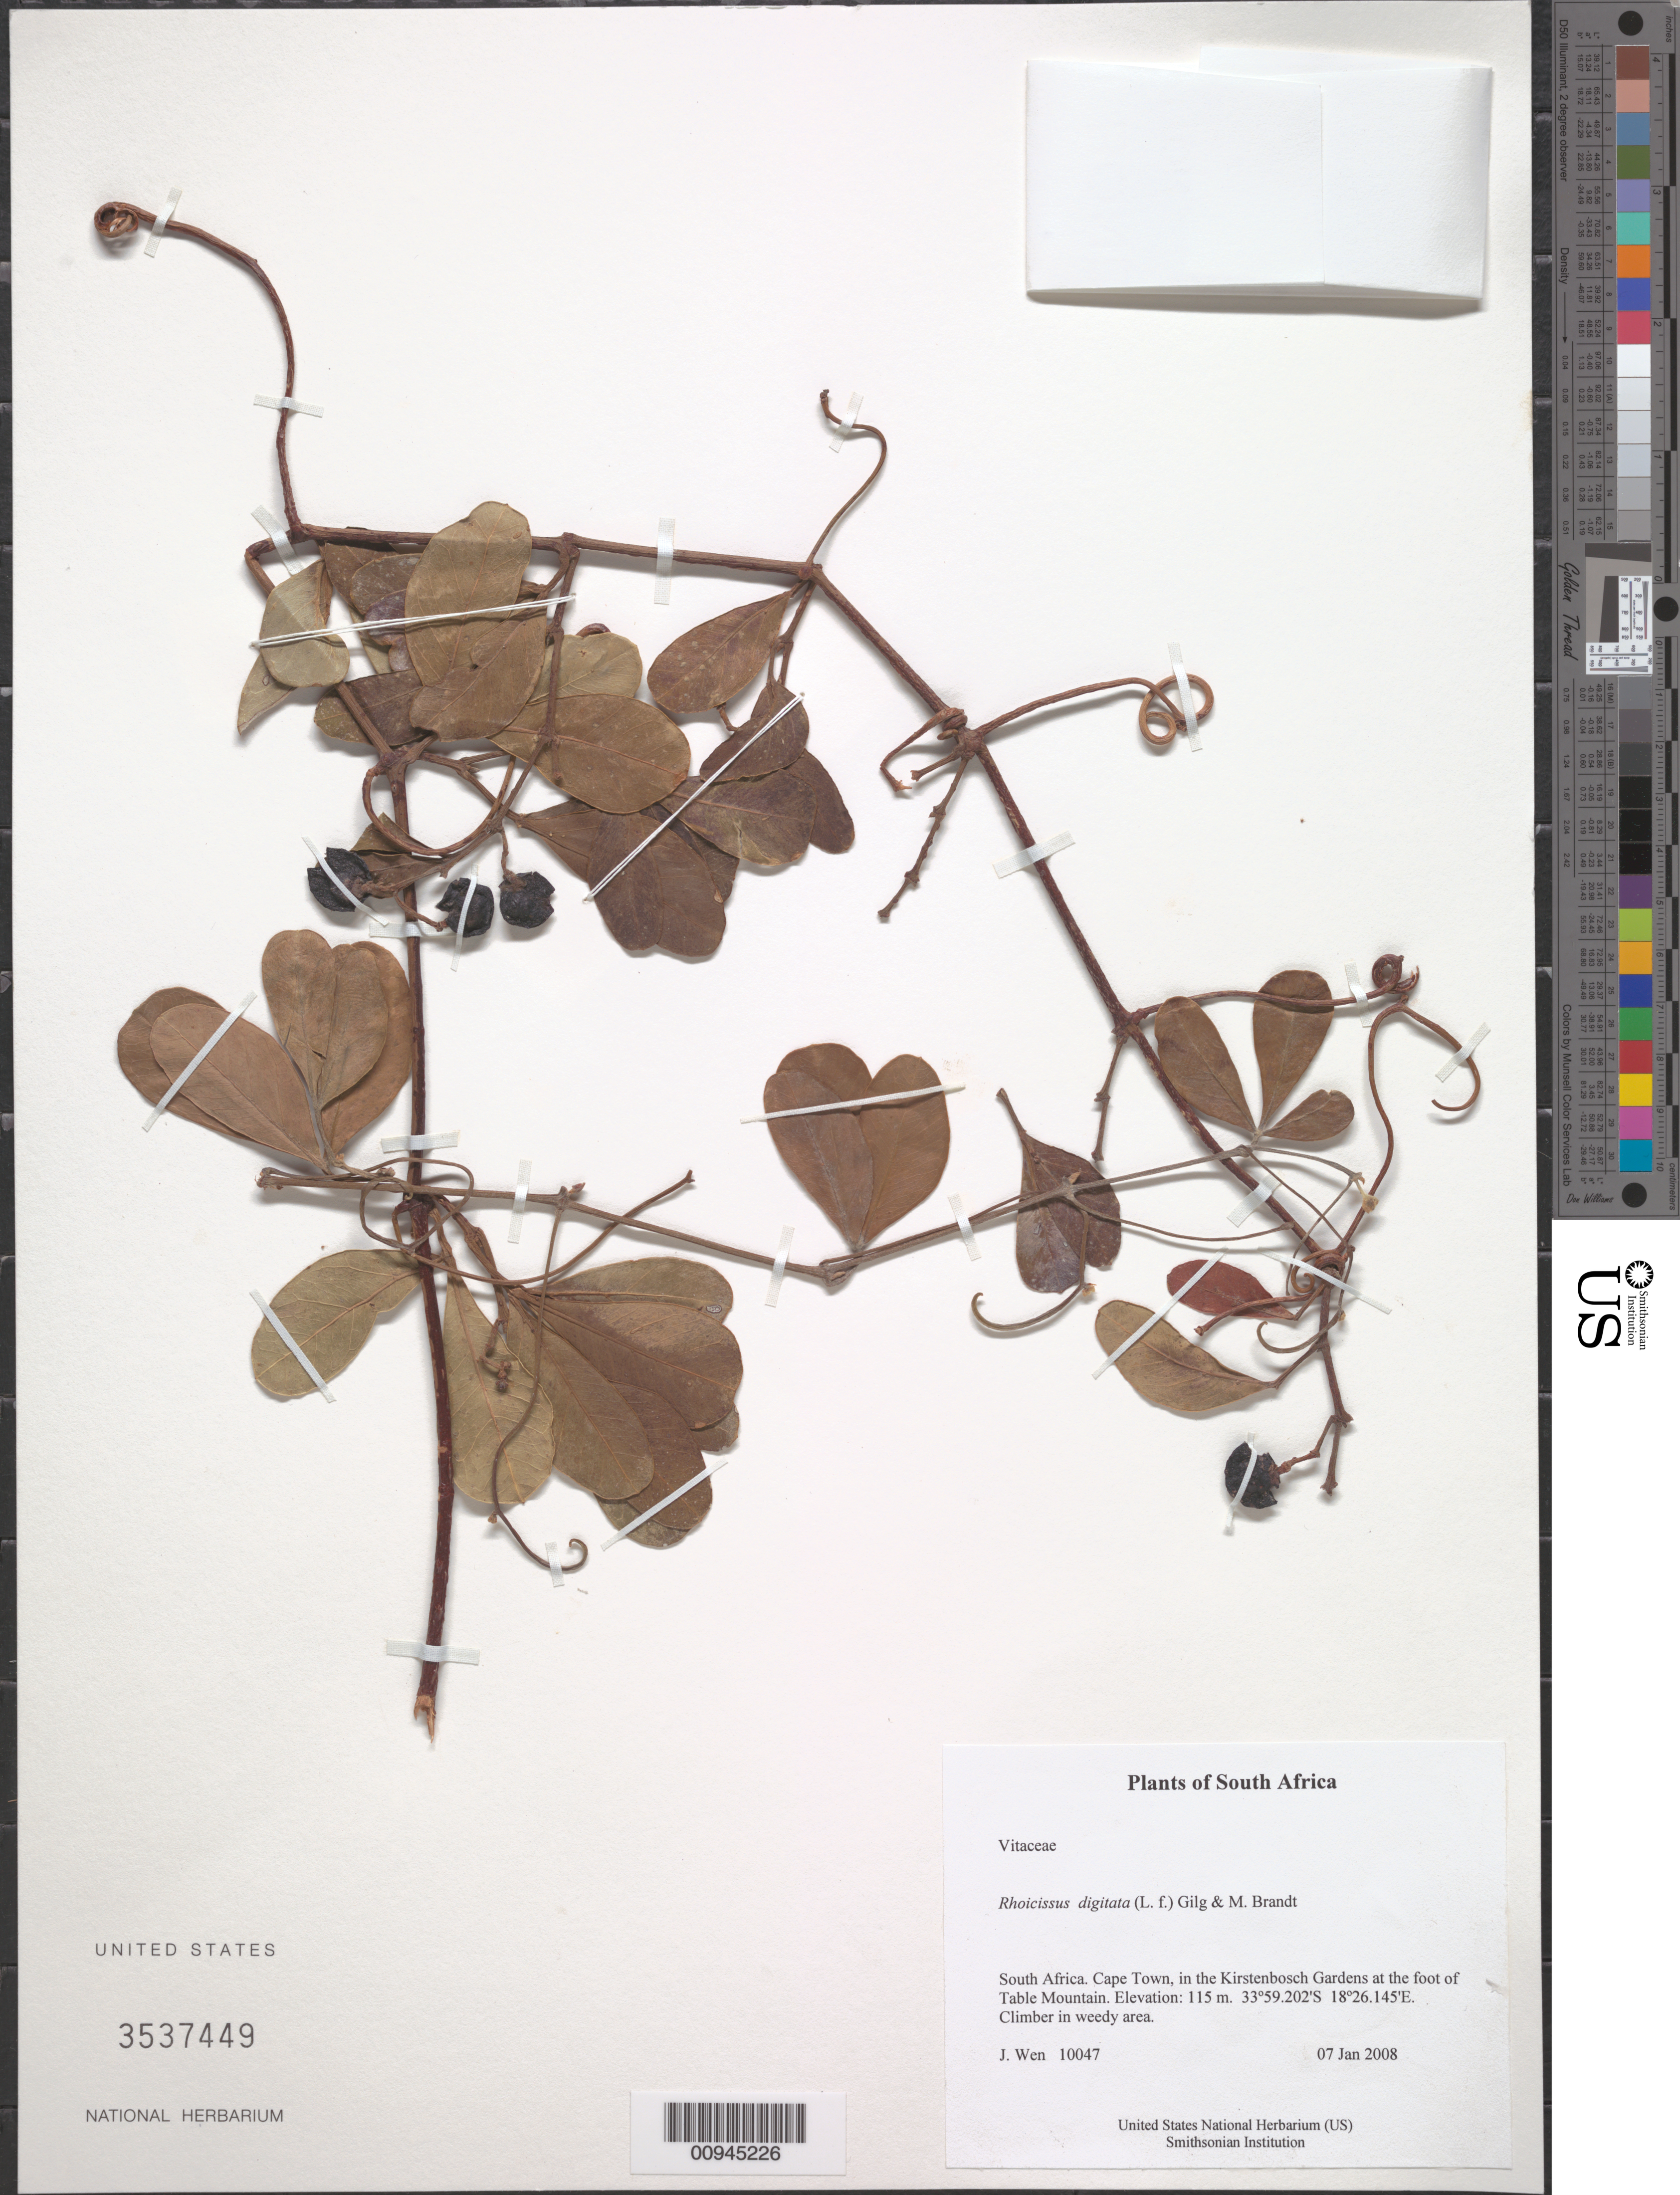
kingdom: Plantae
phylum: Tracheophyta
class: Magnoliopsida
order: Vitales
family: Vitaceae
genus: Rhoicissus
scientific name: Rhoicissus digitata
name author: Gilg & M. Brandt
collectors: J. Wen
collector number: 10047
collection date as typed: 07 Jan 2008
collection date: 2008-01-07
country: South Africa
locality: Cape Town, in the Kirstenbosch Gardens at the foot of Table Mountain.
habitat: Climber in weedy area.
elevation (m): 115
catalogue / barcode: US 3537449